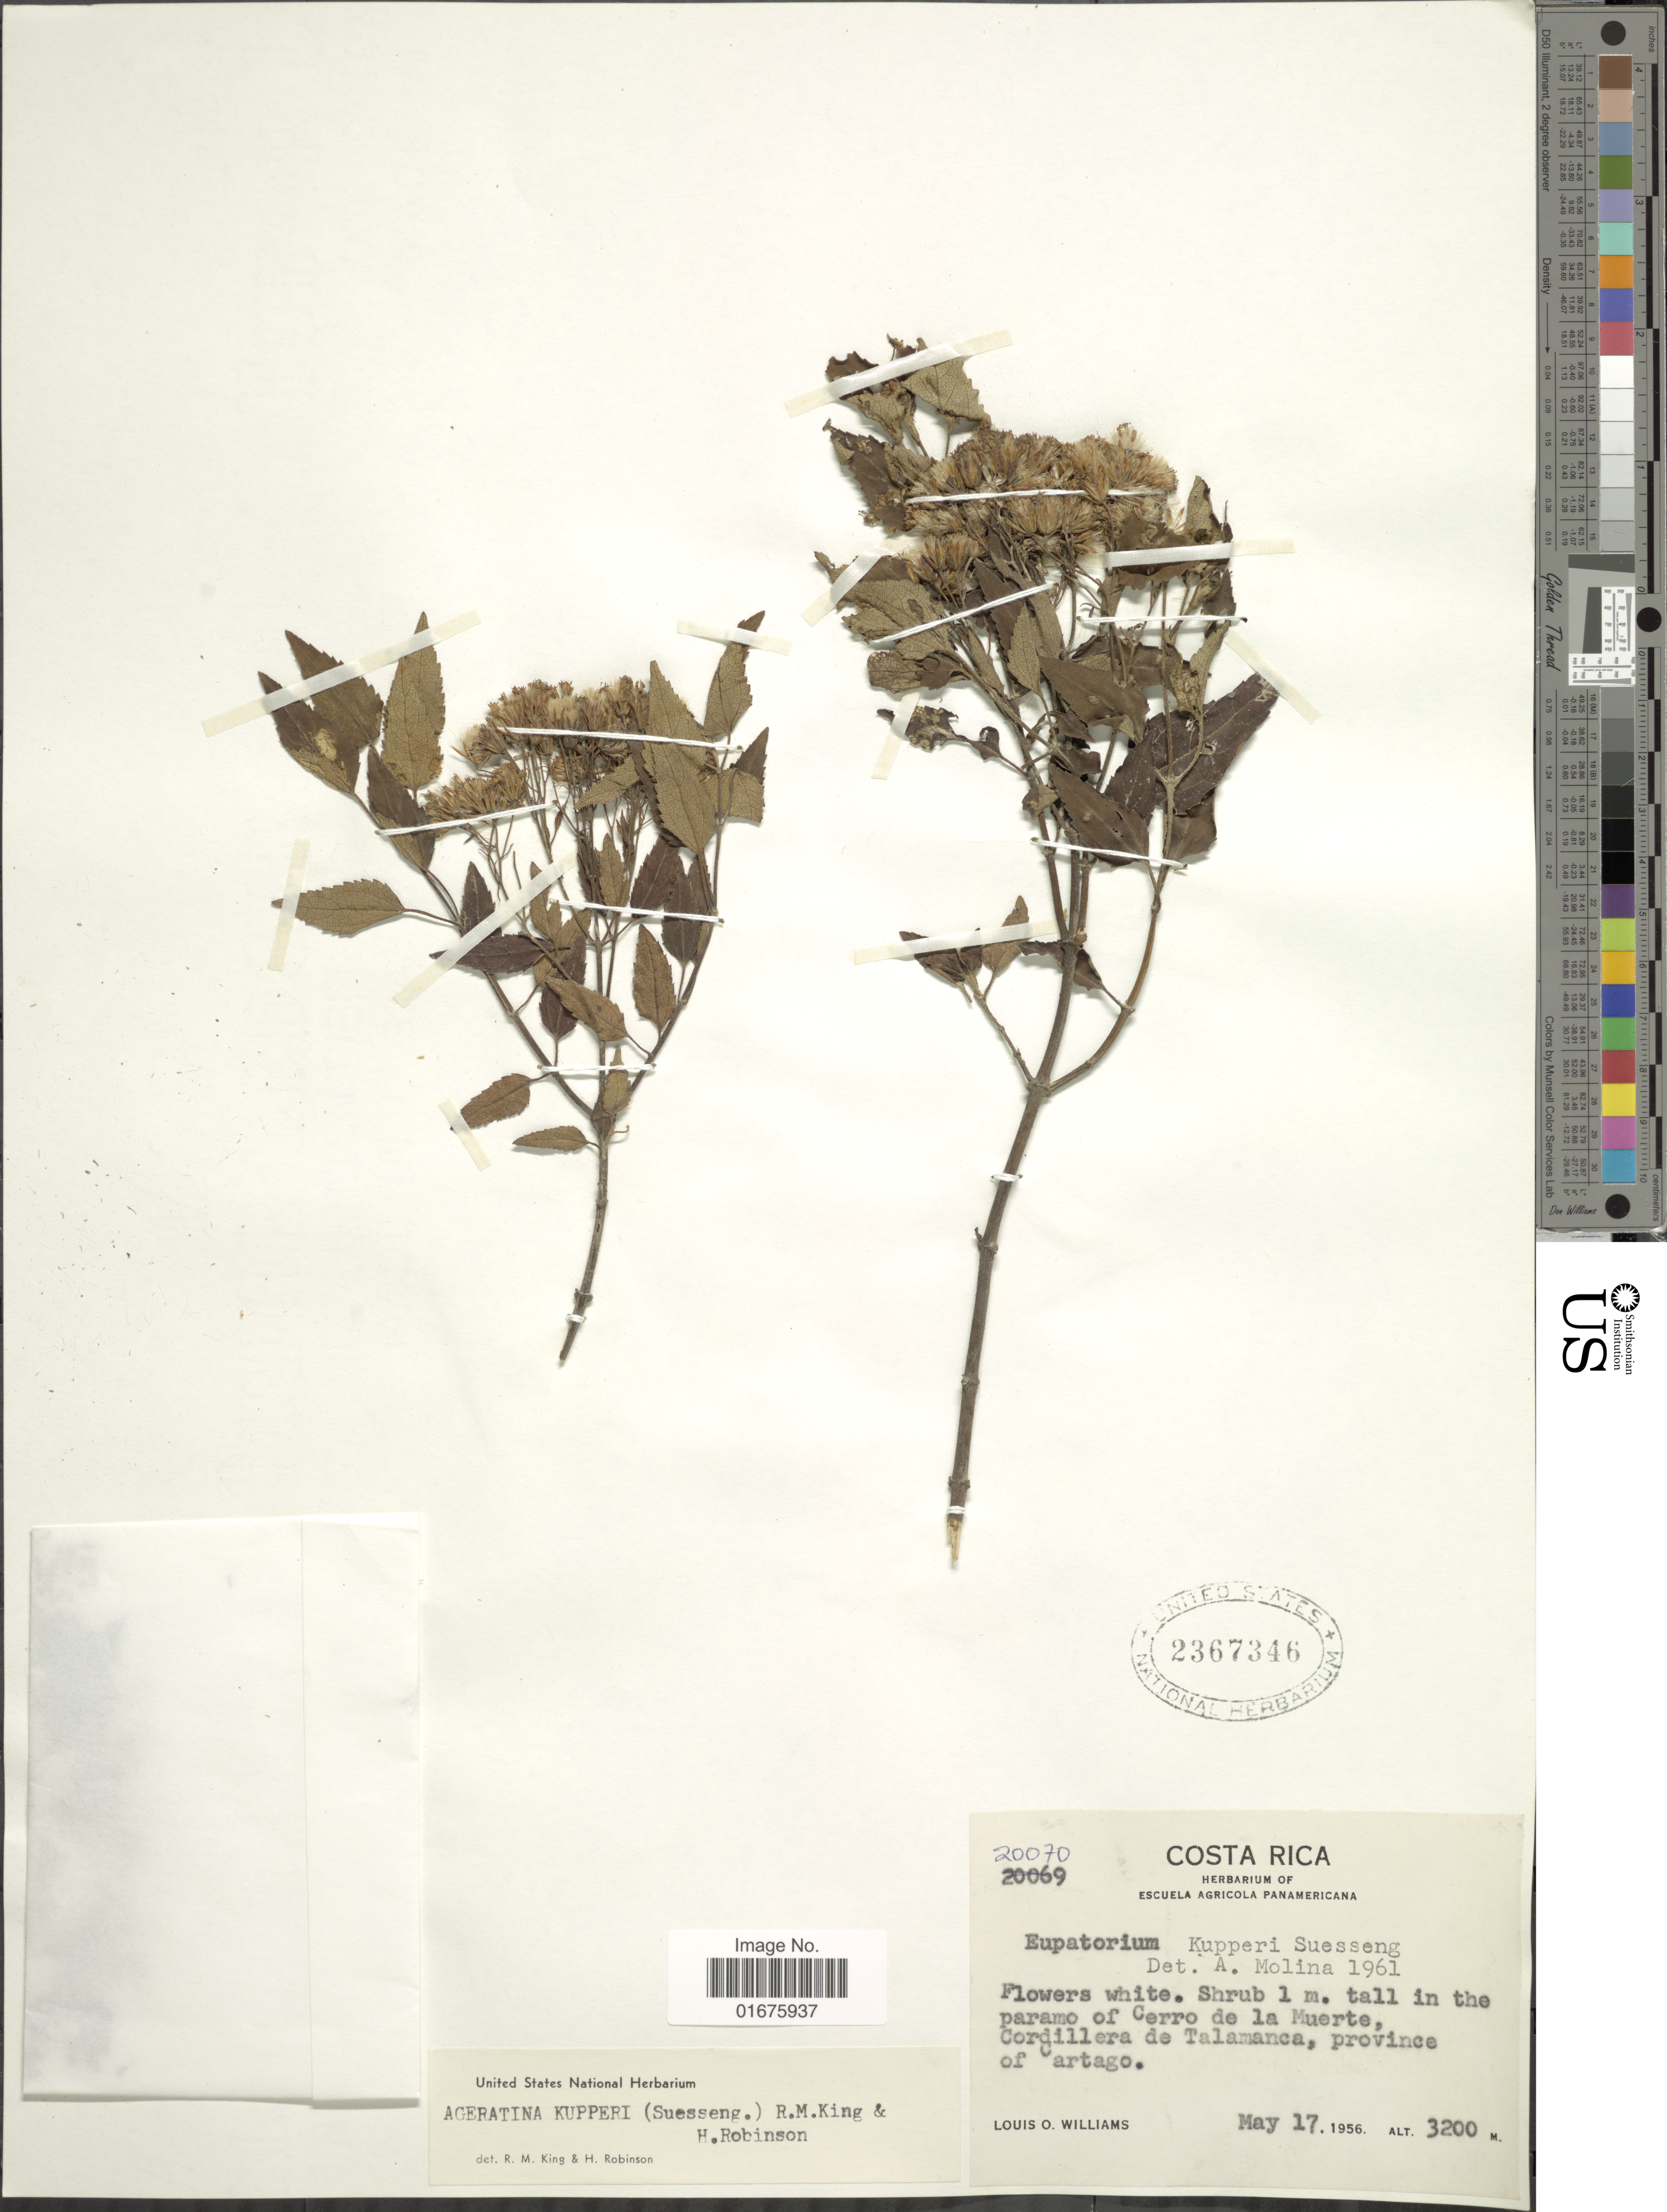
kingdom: Plantae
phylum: Tracheophyta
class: Magnoliopsida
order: Asterales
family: Asteraceae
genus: Ageratina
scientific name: Ageratina kupperi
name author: (Suess.) R.M. King & H. Rob.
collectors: L. O. Williams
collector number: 20070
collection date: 1956-05-17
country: Costa Rica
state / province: Cartago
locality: Tall in the paramo of Cerro de la Muerte, Cordillera de Talamanca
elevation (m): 3200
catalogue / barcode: US 2367346